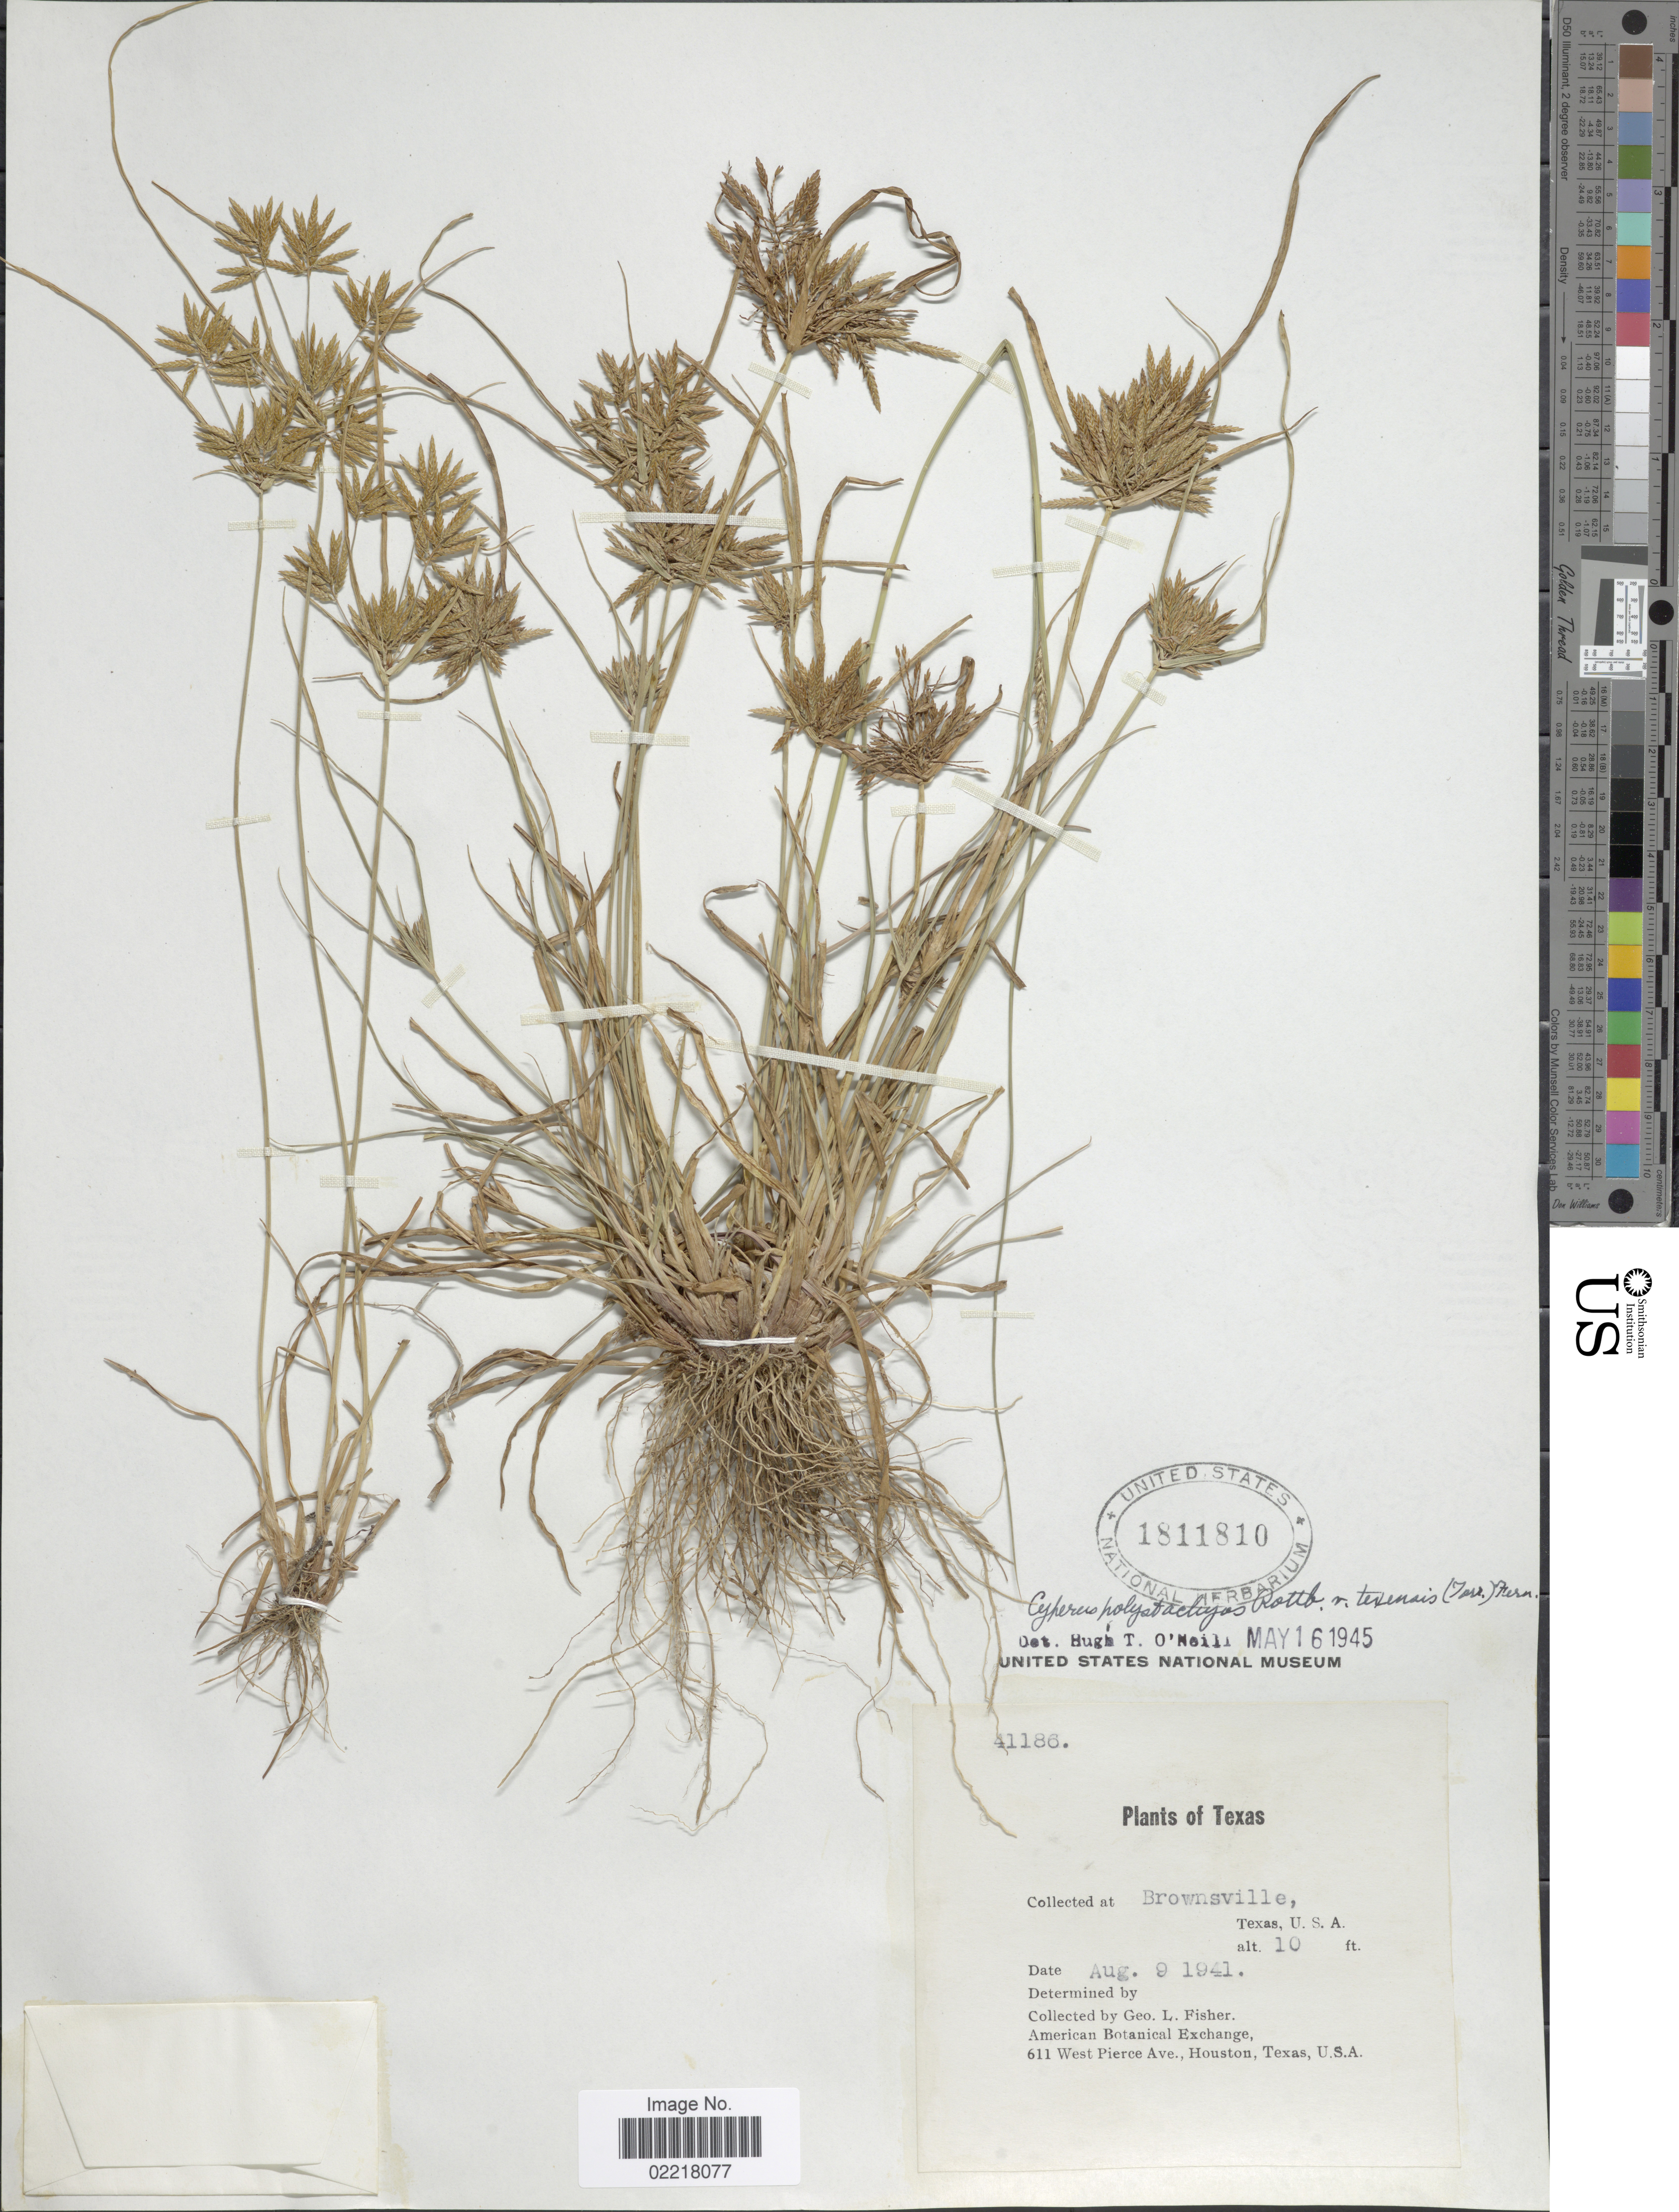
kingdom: Plantae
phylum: Tracheophyta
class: Liliopsida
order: Poales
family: Cyperaceae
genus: Cyperus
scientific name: Cyperus polystachyos var. texensis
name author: (Torr.) Fernald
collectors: G. L. Fisher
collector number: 41186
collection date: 1941-08-09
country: United States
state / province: Texas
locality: Brownsville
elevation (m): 3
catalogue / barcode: US 1811810